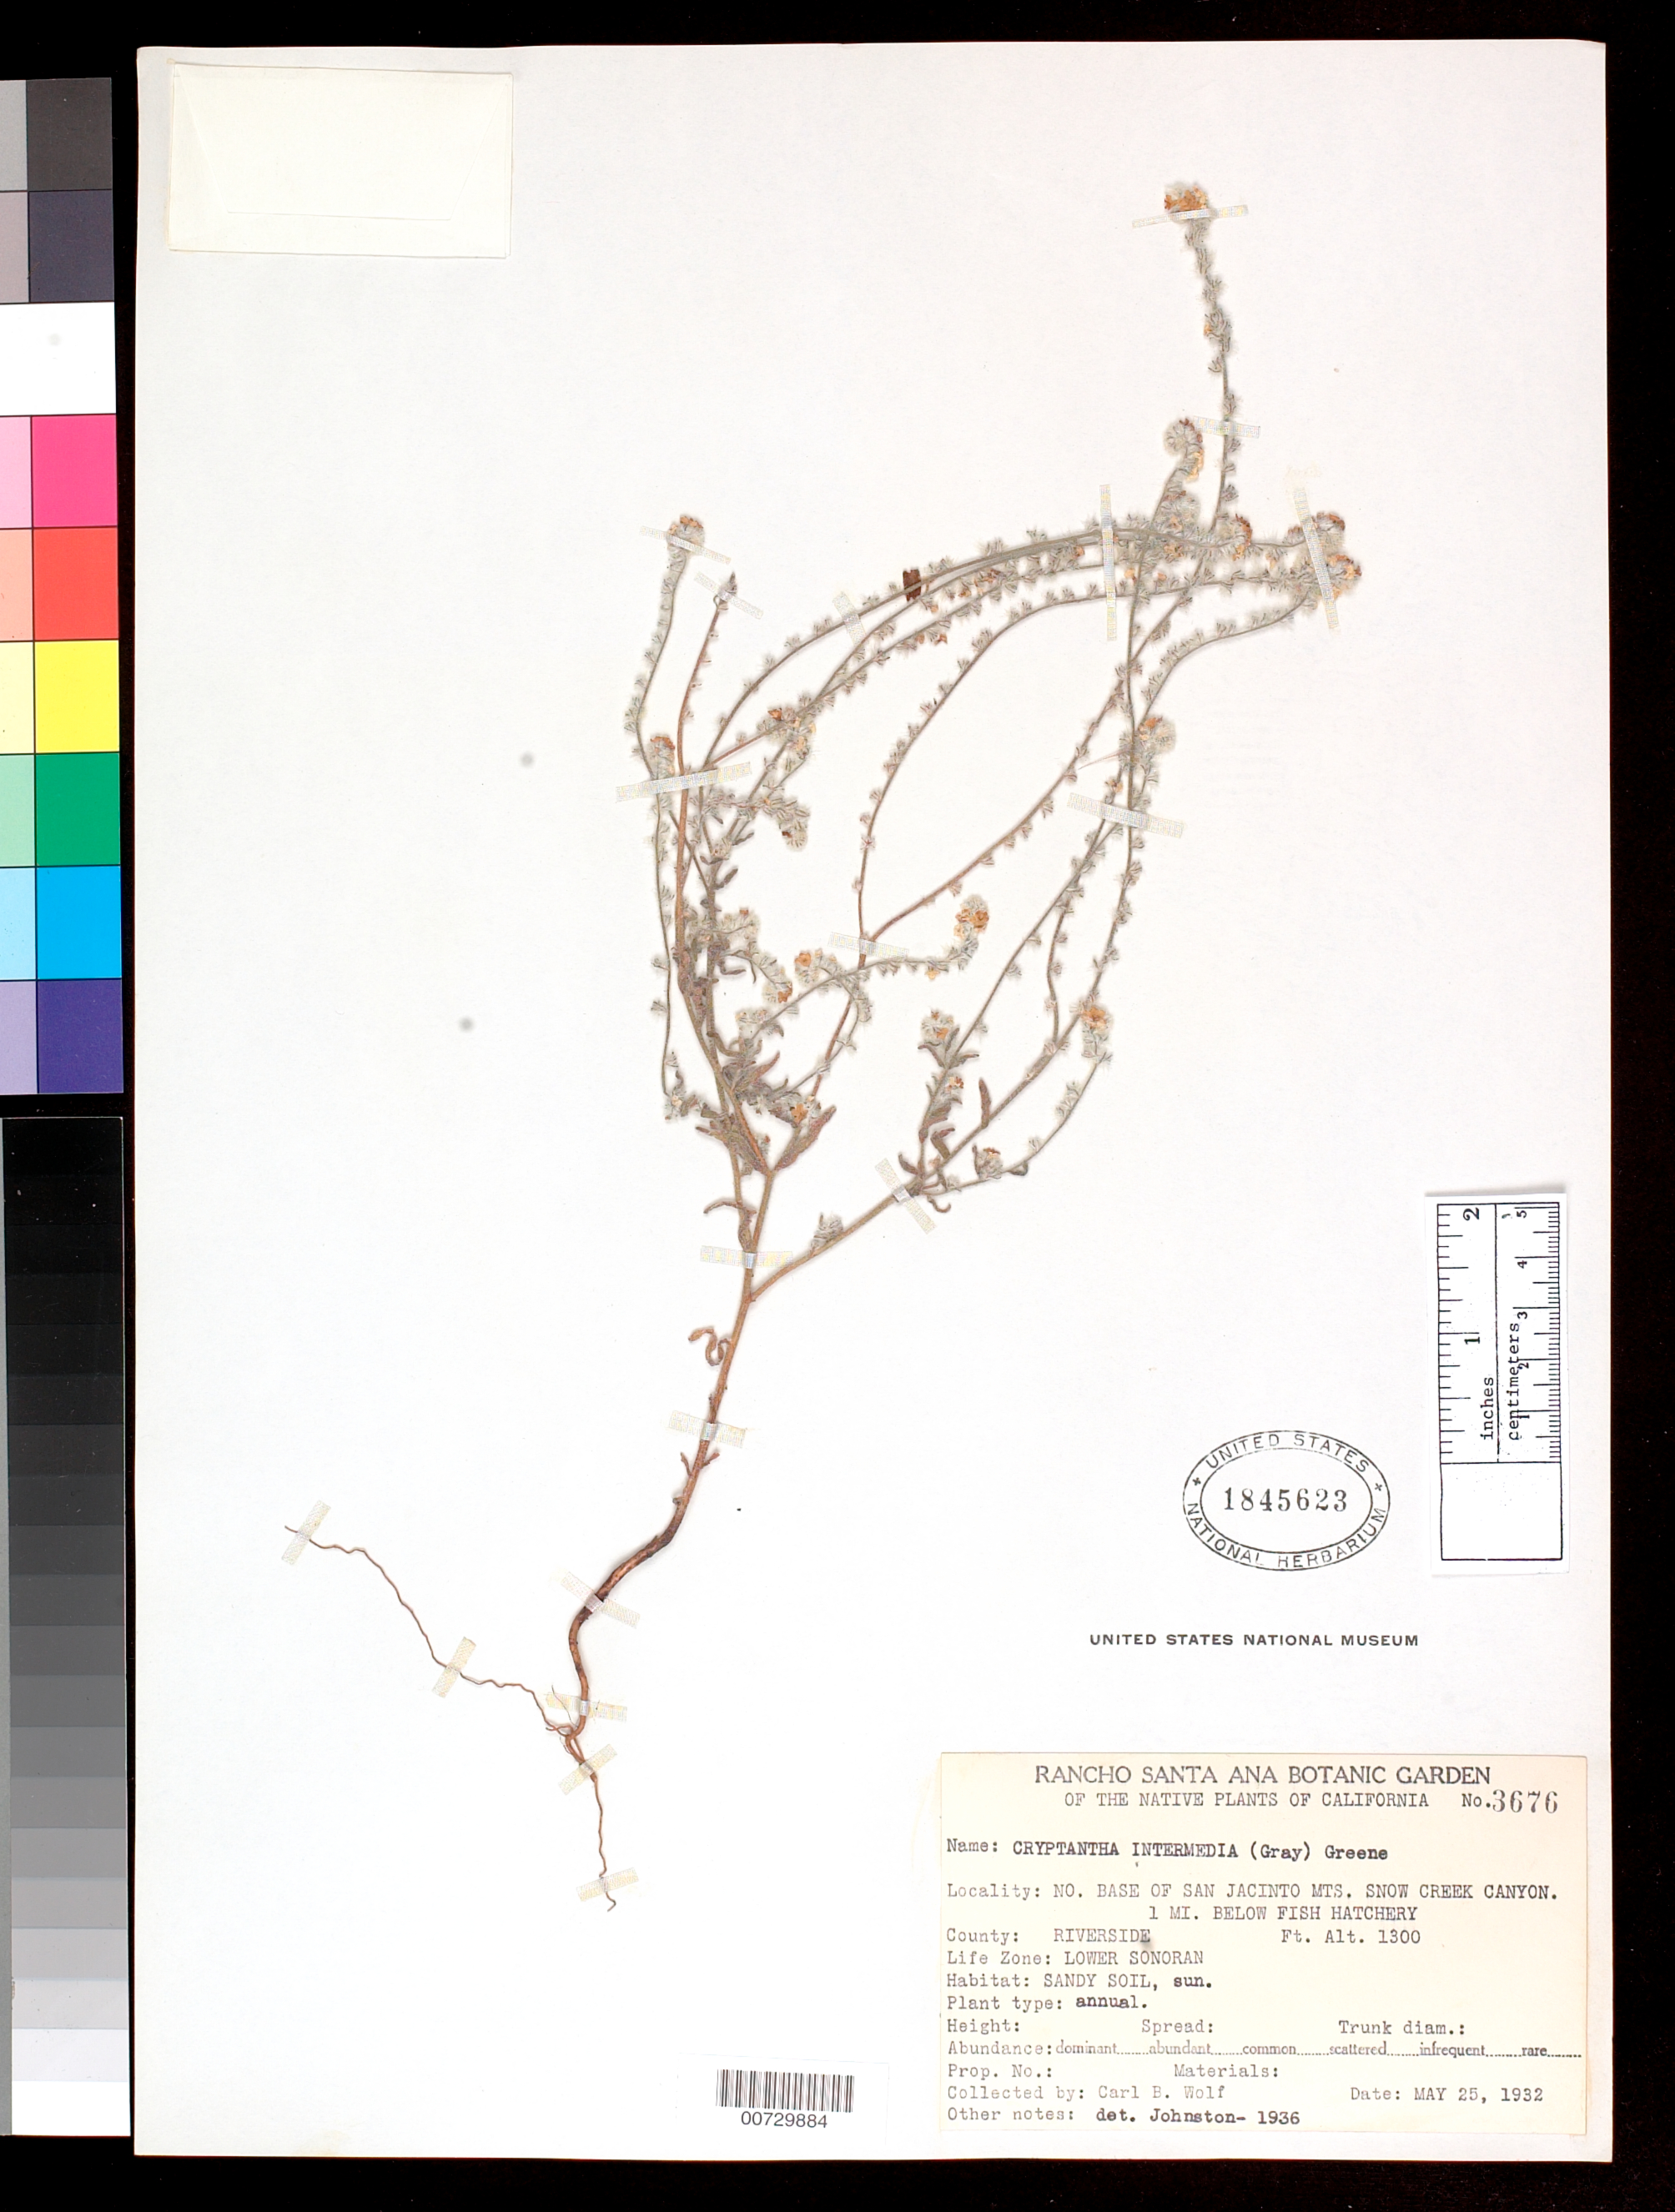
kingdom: Plantae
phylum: Tracheophyta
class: Magnoliopsida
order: Boraginales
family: Boraginaceae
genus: Cryptantha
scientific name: Cryptantha intermedia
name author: (A. Gray) Greene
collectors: C. B. Wolf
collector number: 3676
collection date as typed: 25 May 1932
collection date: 1932-05-25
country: United States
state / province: California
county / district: Riverside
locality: No. base of San Jacinto Mts. Snow Creek Canyon. Just above fish hatchery.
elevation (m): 396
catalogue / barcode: US 1845623